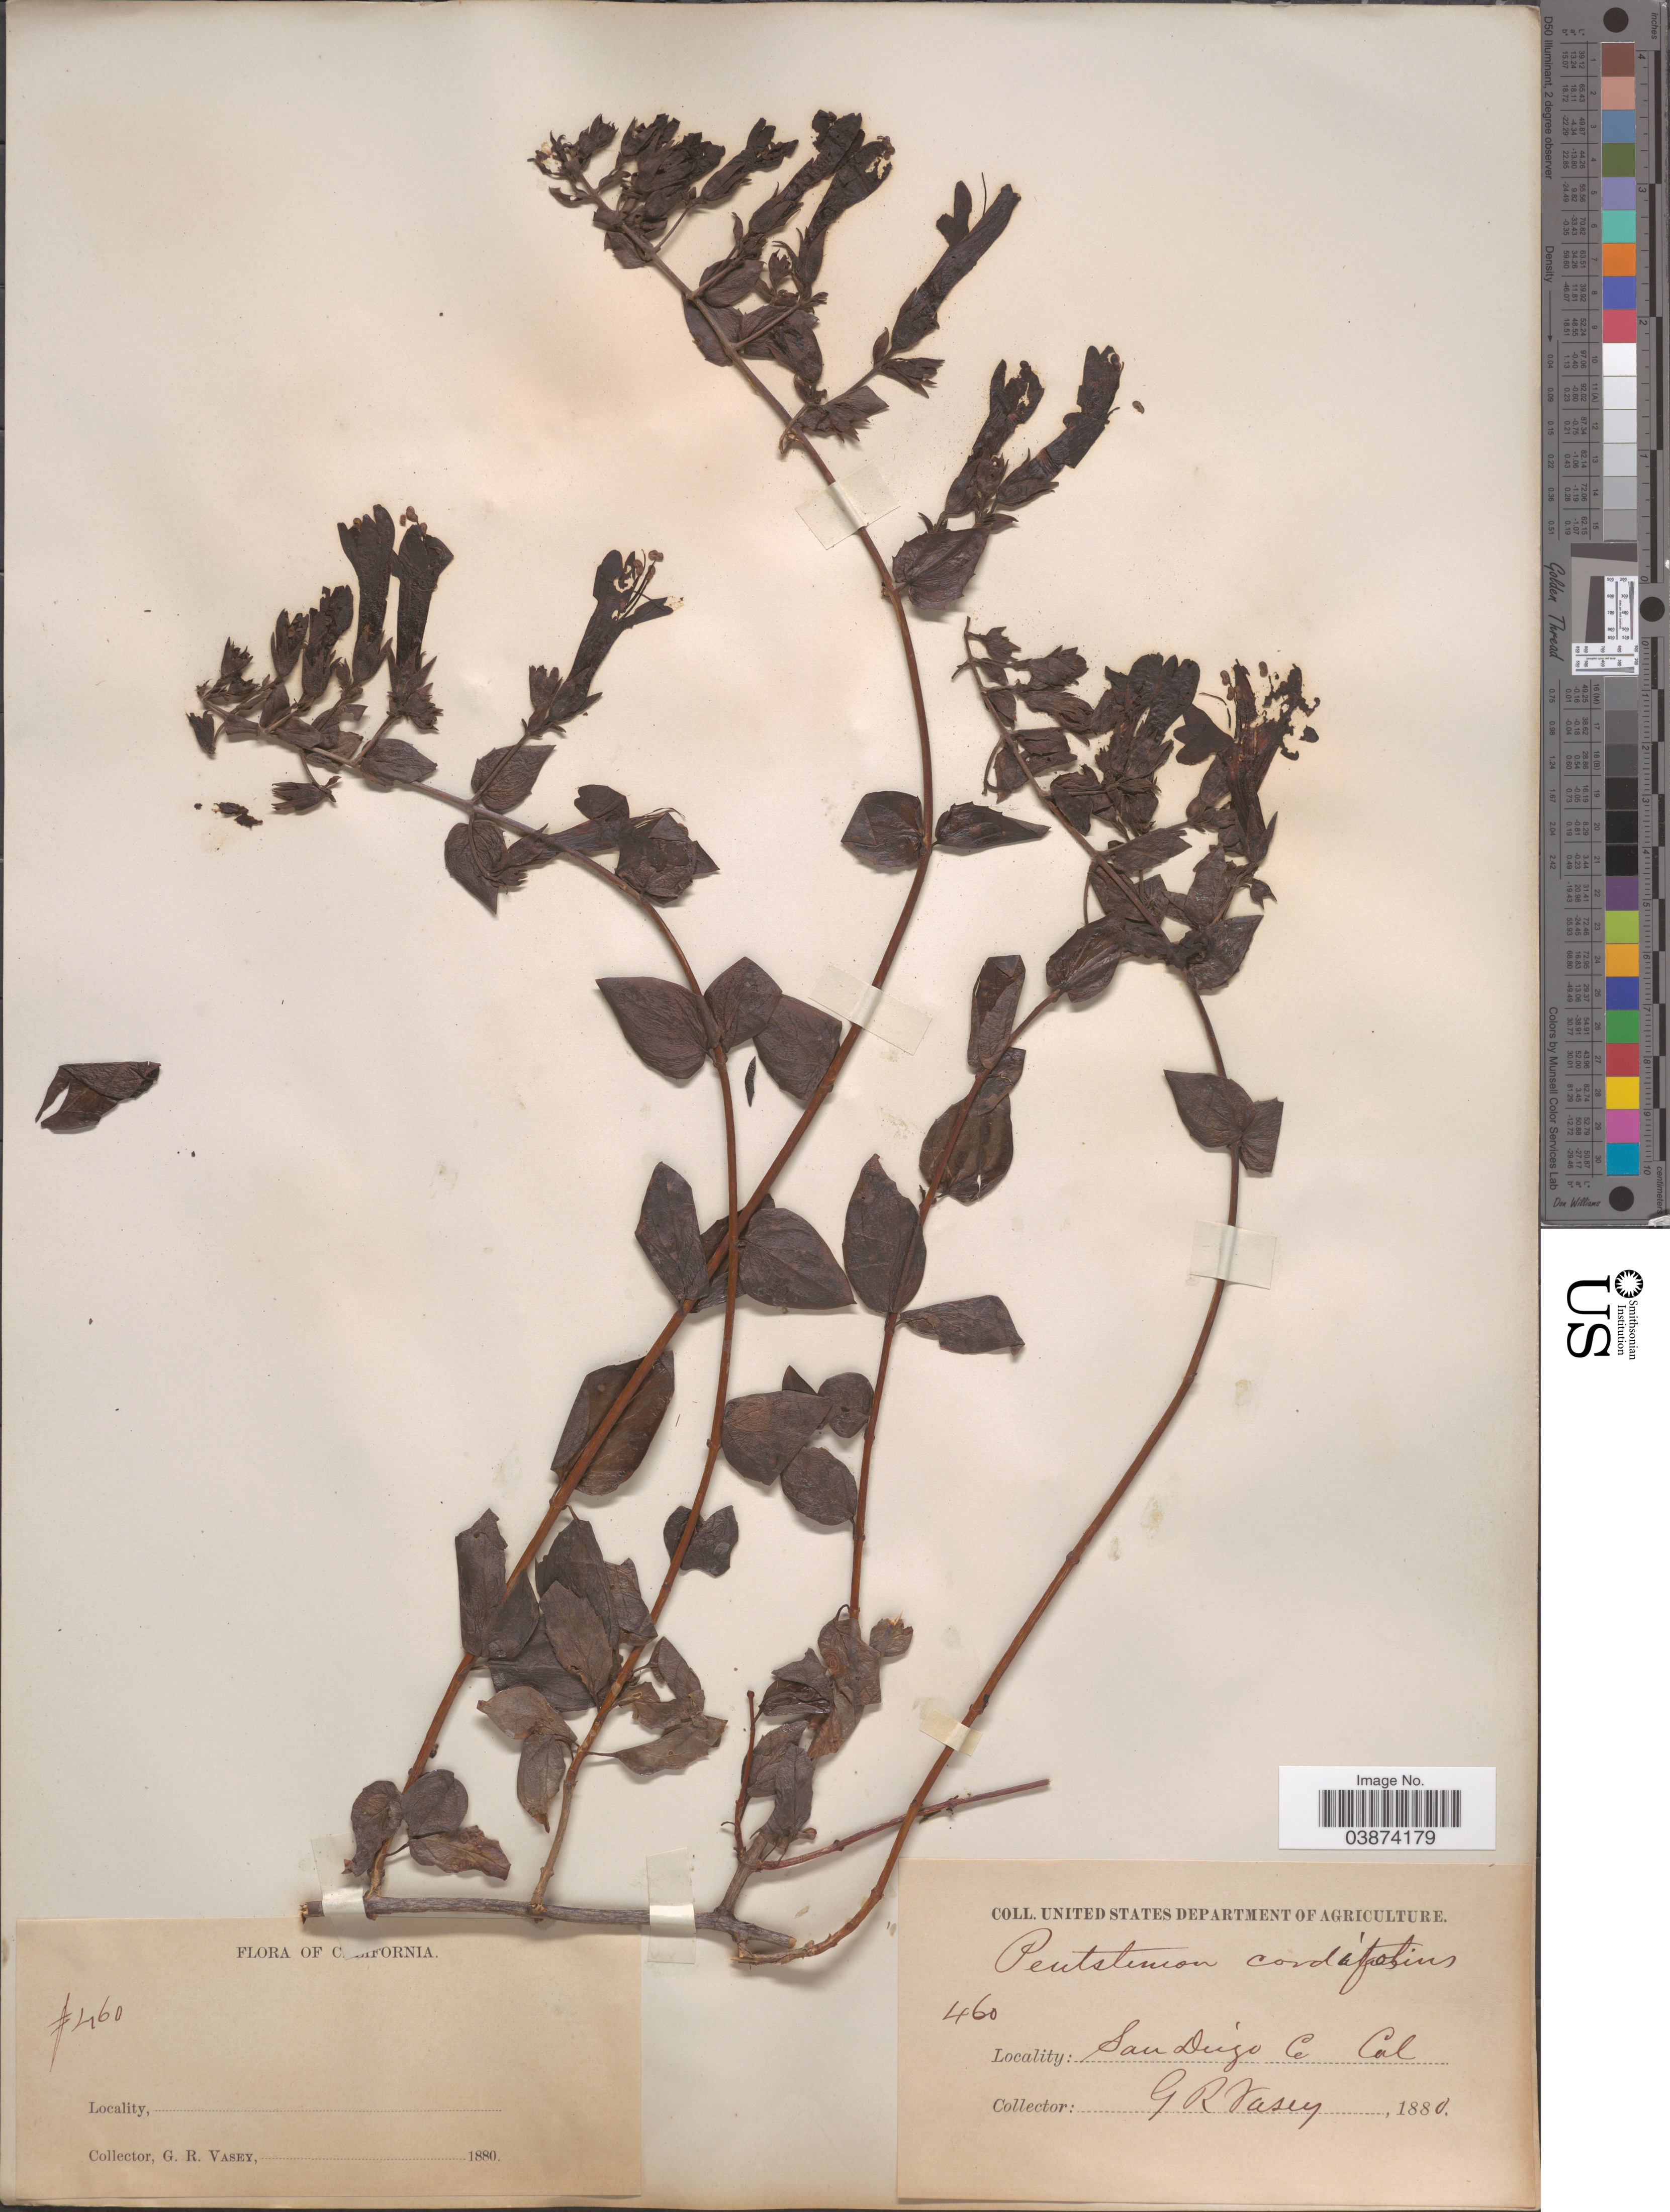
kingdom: Plantae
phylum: Tracheophyta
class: Magnoliopsida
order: Lamiales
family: Plantaginaceae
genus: Penstemon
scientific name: Penstemon cordifolius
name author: Benth.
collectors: G. R. Vasey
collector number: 460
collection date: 1880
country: United States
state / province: California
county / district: San Diego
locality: San Diego Co.